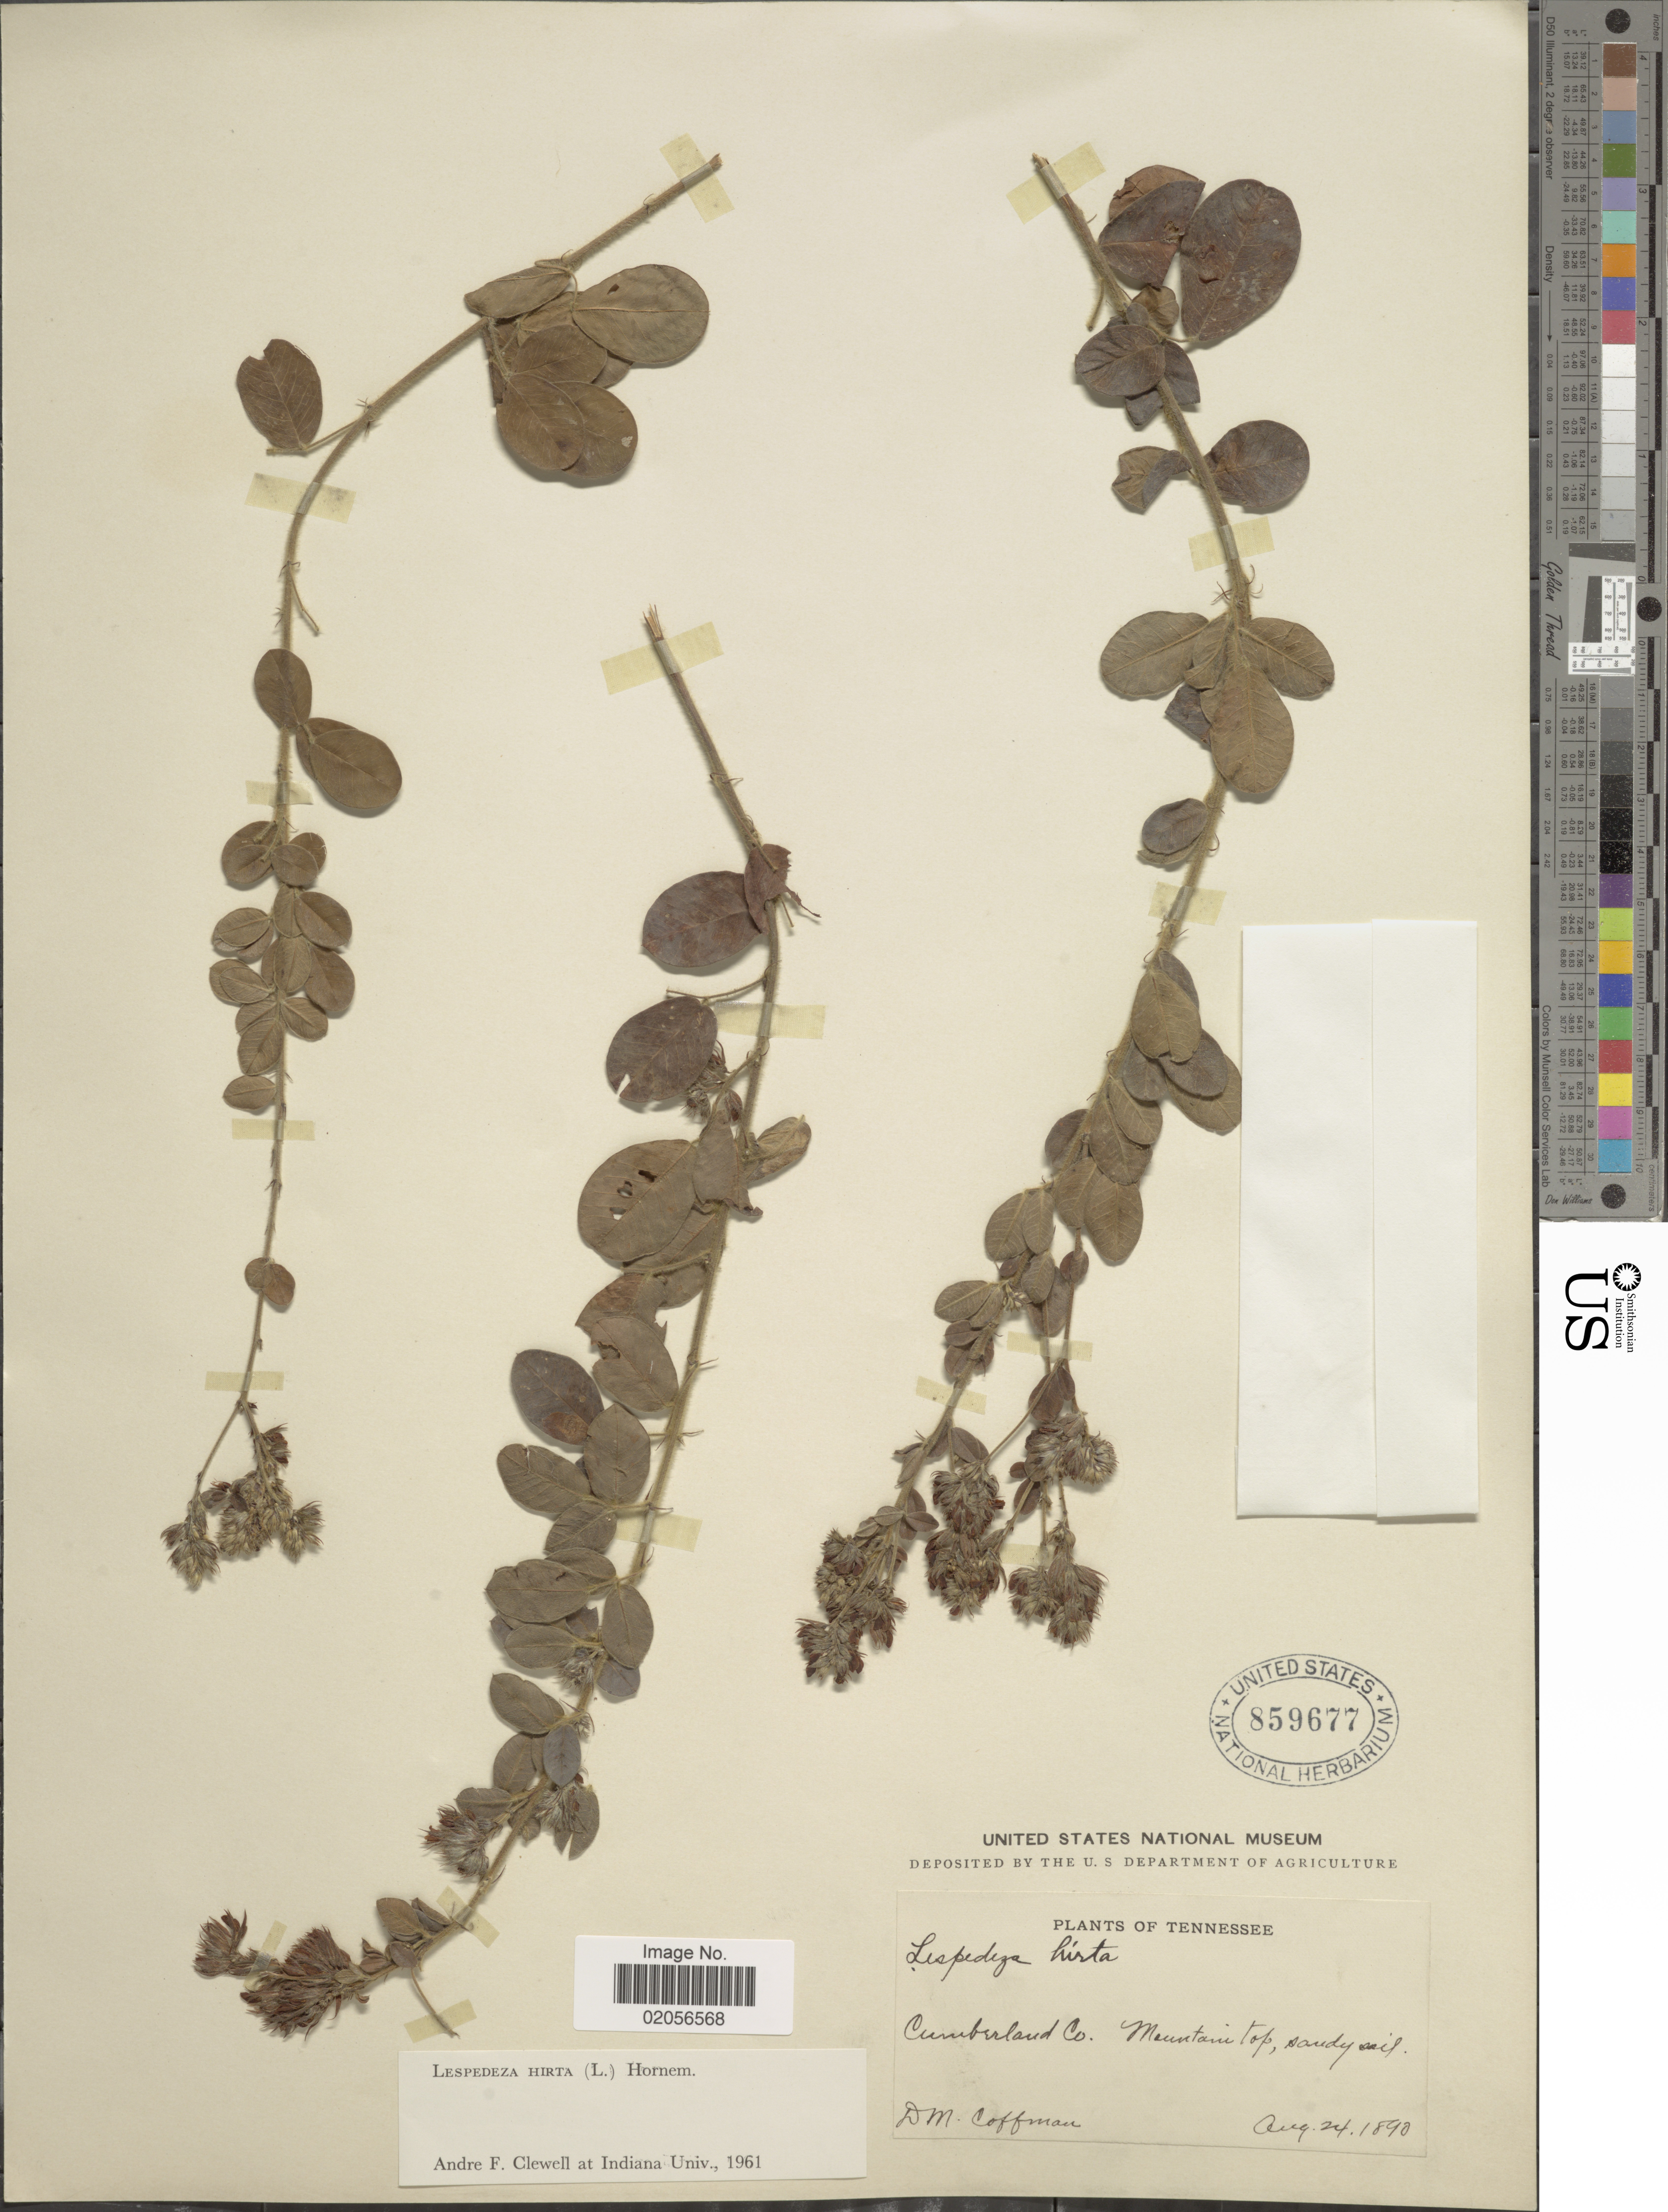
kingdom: Plantae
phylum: Tracheophyta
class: Magnoliopsida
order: Fabales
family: Fabaceae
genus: Lespedeza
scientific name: Lespedeza hirta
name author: (L.) Hornem.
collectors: D. M. Coffman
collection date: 1890-08-24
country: United States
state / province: Tennessee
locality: Cumberland Co. Mountain top, sandy soil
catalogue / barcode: US 859677